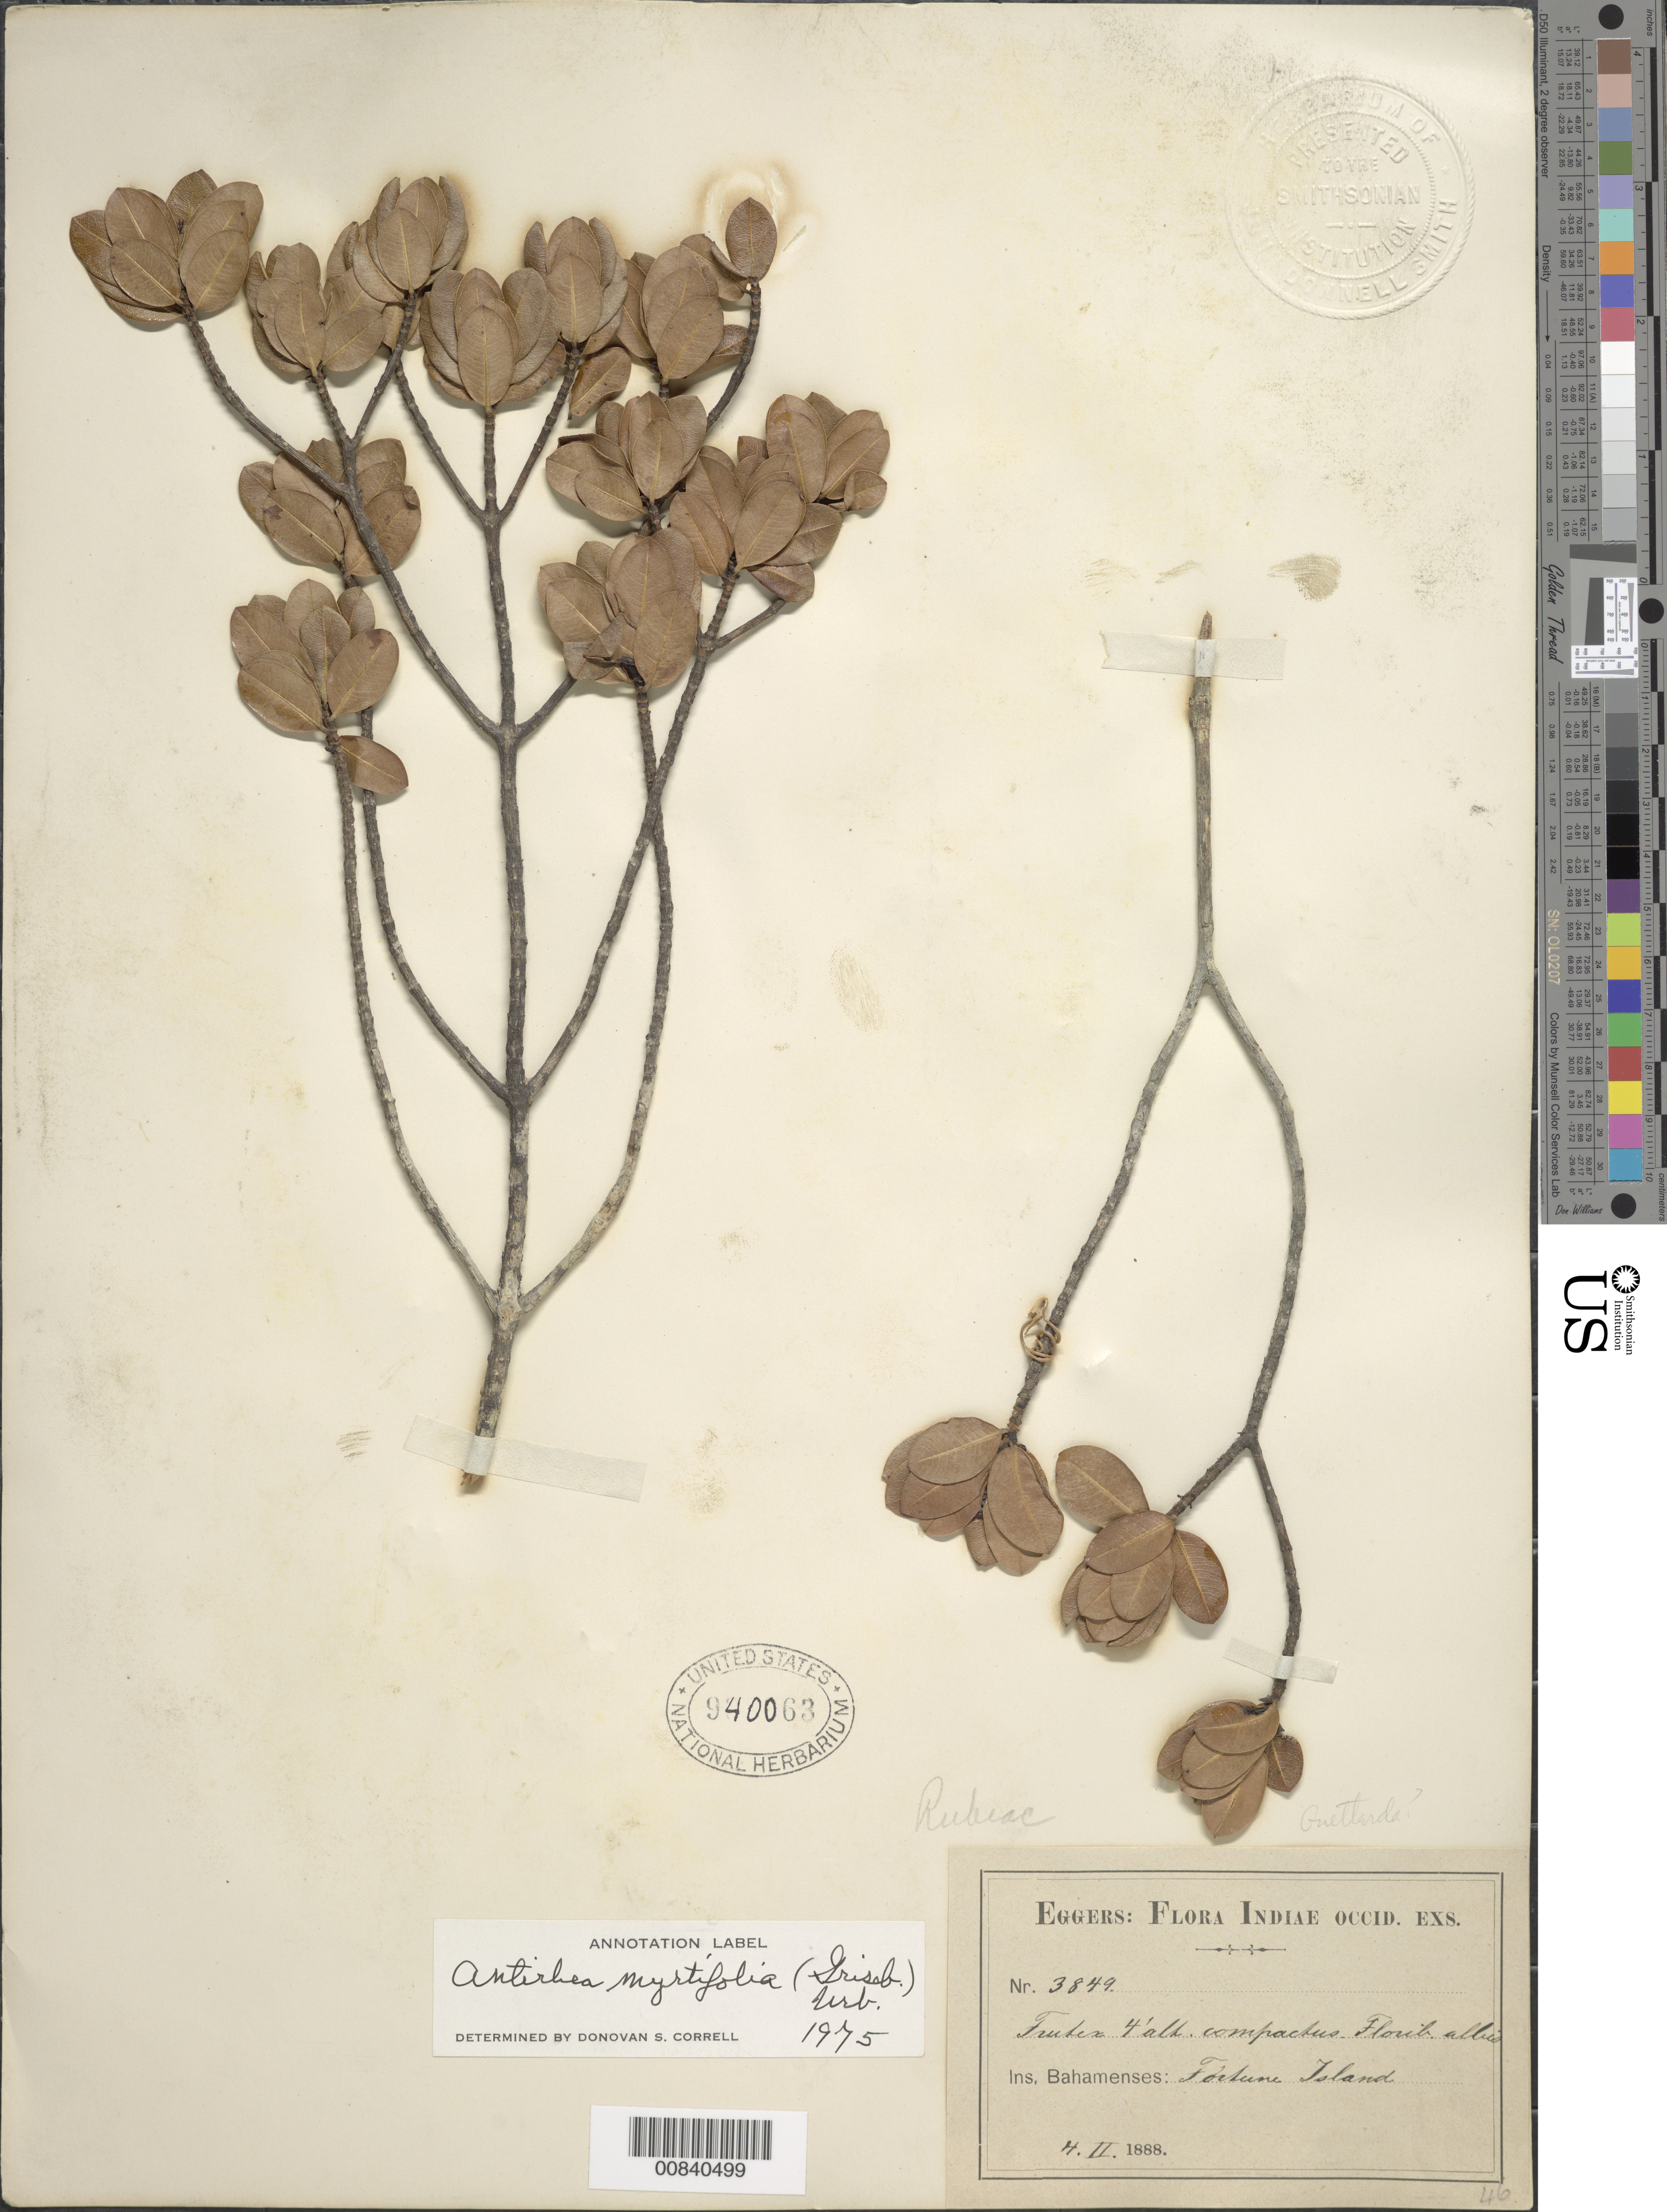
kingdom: Plantae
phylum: Tracheophyta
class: Magnoliopsida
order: Gentianales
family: Rubiaceae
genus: Stenostomum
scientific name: Stenostomum myrtifolium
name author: Griseb.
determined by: Correll, D. S.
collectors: H. F. A. von Eggers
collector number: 3849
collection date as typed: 04 Feb 1888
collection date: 1888-02-04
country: Bahamas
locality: Fortune Island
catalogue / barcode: US 940063